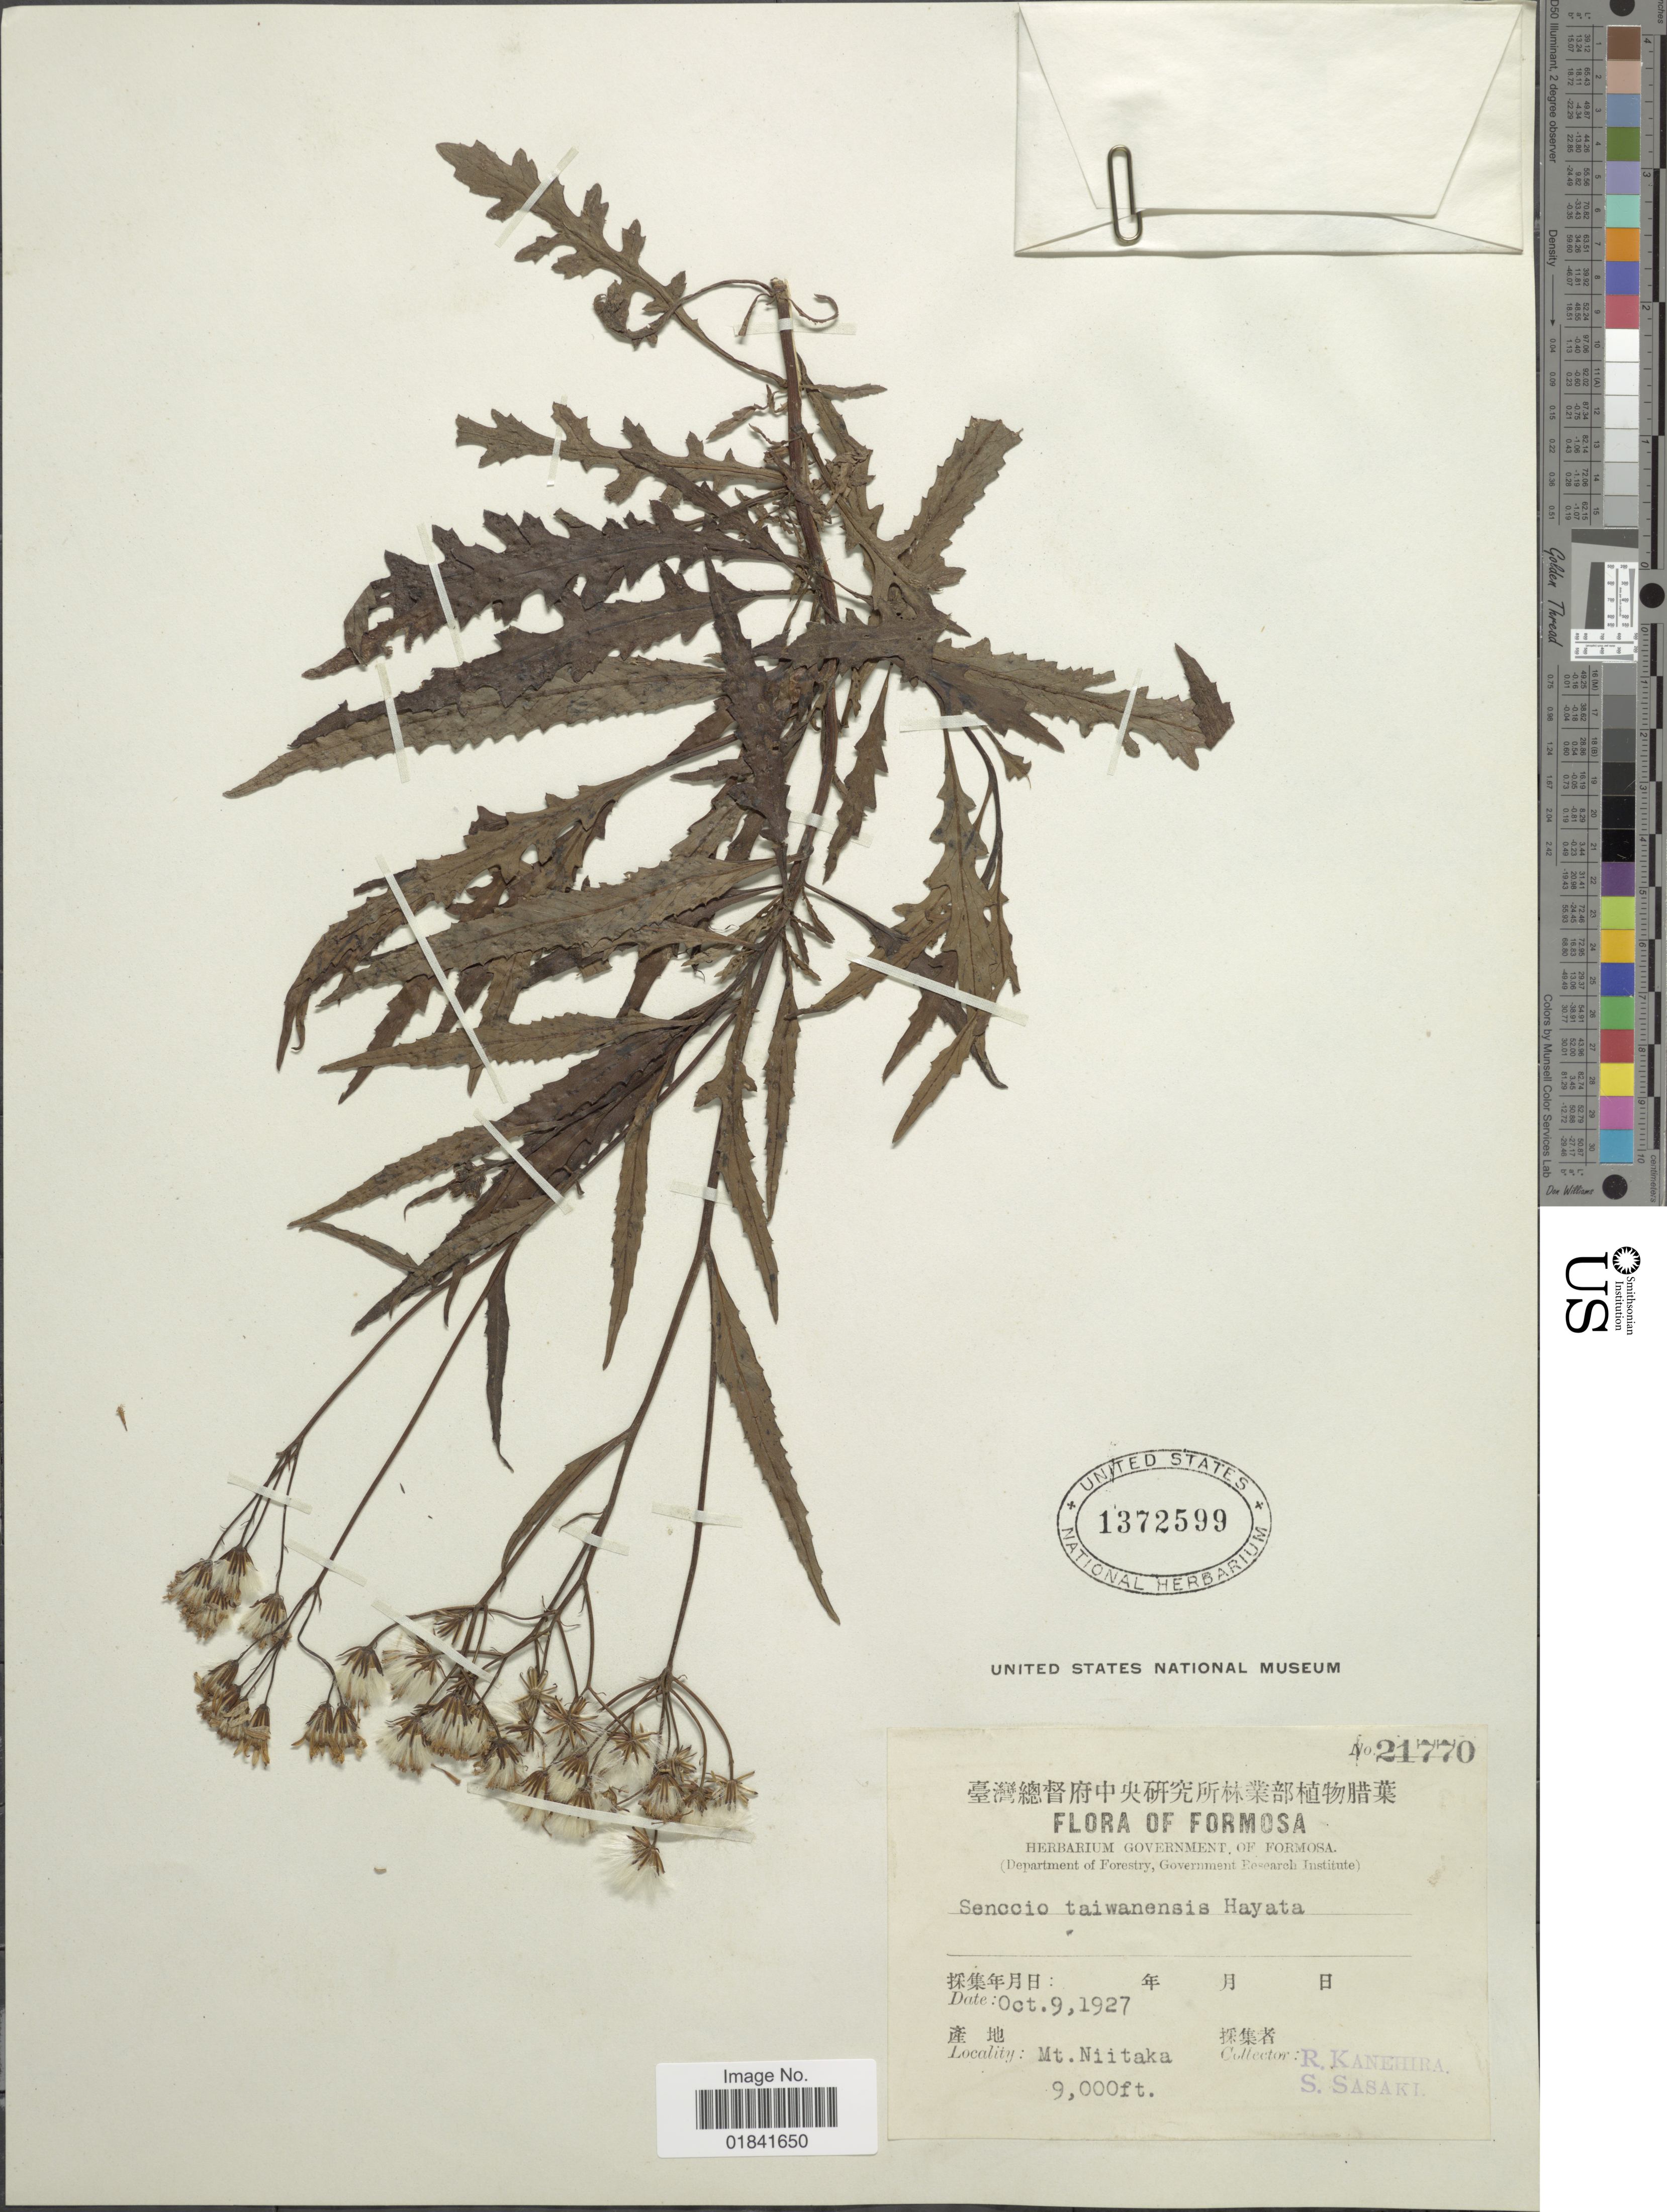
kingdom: Plantae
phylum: Tracheophyta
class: Magnoliopsida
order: Asterales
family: Asteraceae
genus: Senecio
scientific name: Senecio taiwanensis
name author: Hayata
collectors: R. Kanehira & S. Sasaki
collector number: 21770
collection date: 1927-10-09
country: Taiwan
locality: Formosa, Mt. Niitaka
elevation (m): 2743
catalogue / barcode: US 1372599